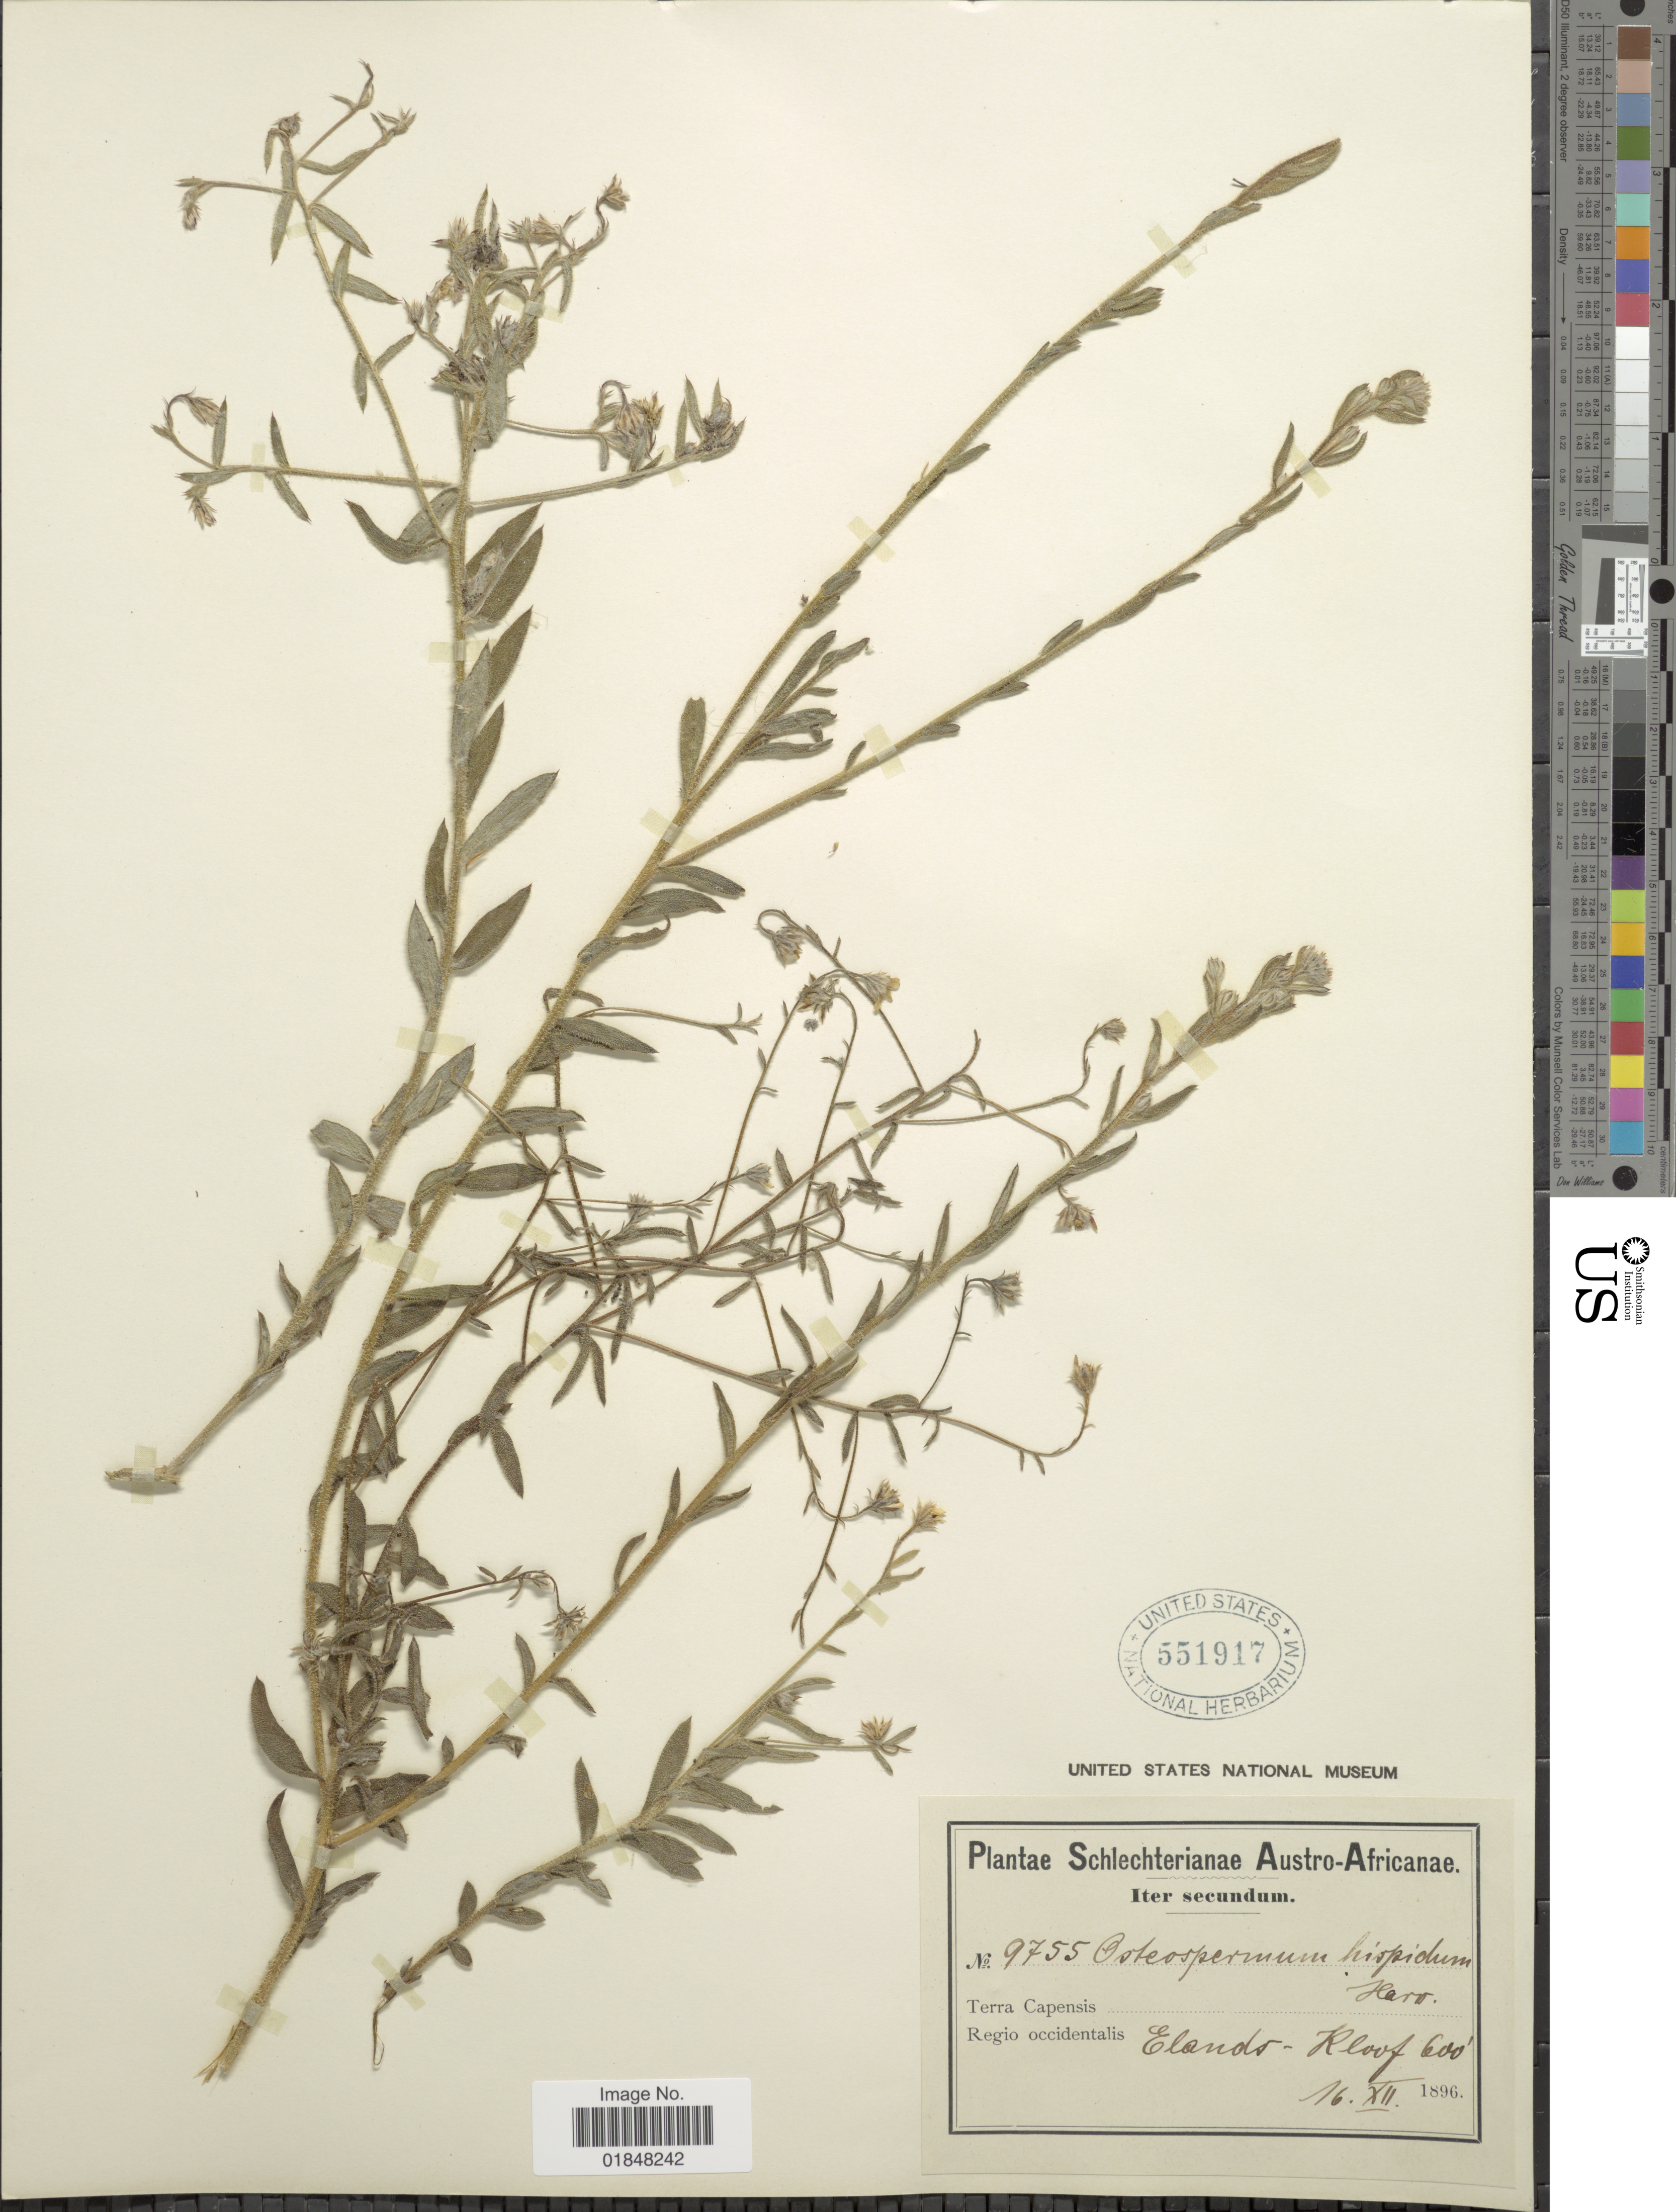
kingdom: Plantae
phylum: Tracheophyta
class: Magnoliopsida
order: Asterales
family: Asteraceae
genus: Osteospermum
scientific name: Osteospermum hispidum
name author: Harv.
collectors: Schlechter, --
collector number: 9755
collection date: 1896-12-16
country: South Africa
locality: Austro - Africanae, Terra Capensis, Regio occidentalis, Elands Kloof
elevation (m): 183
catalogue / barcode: US 551917